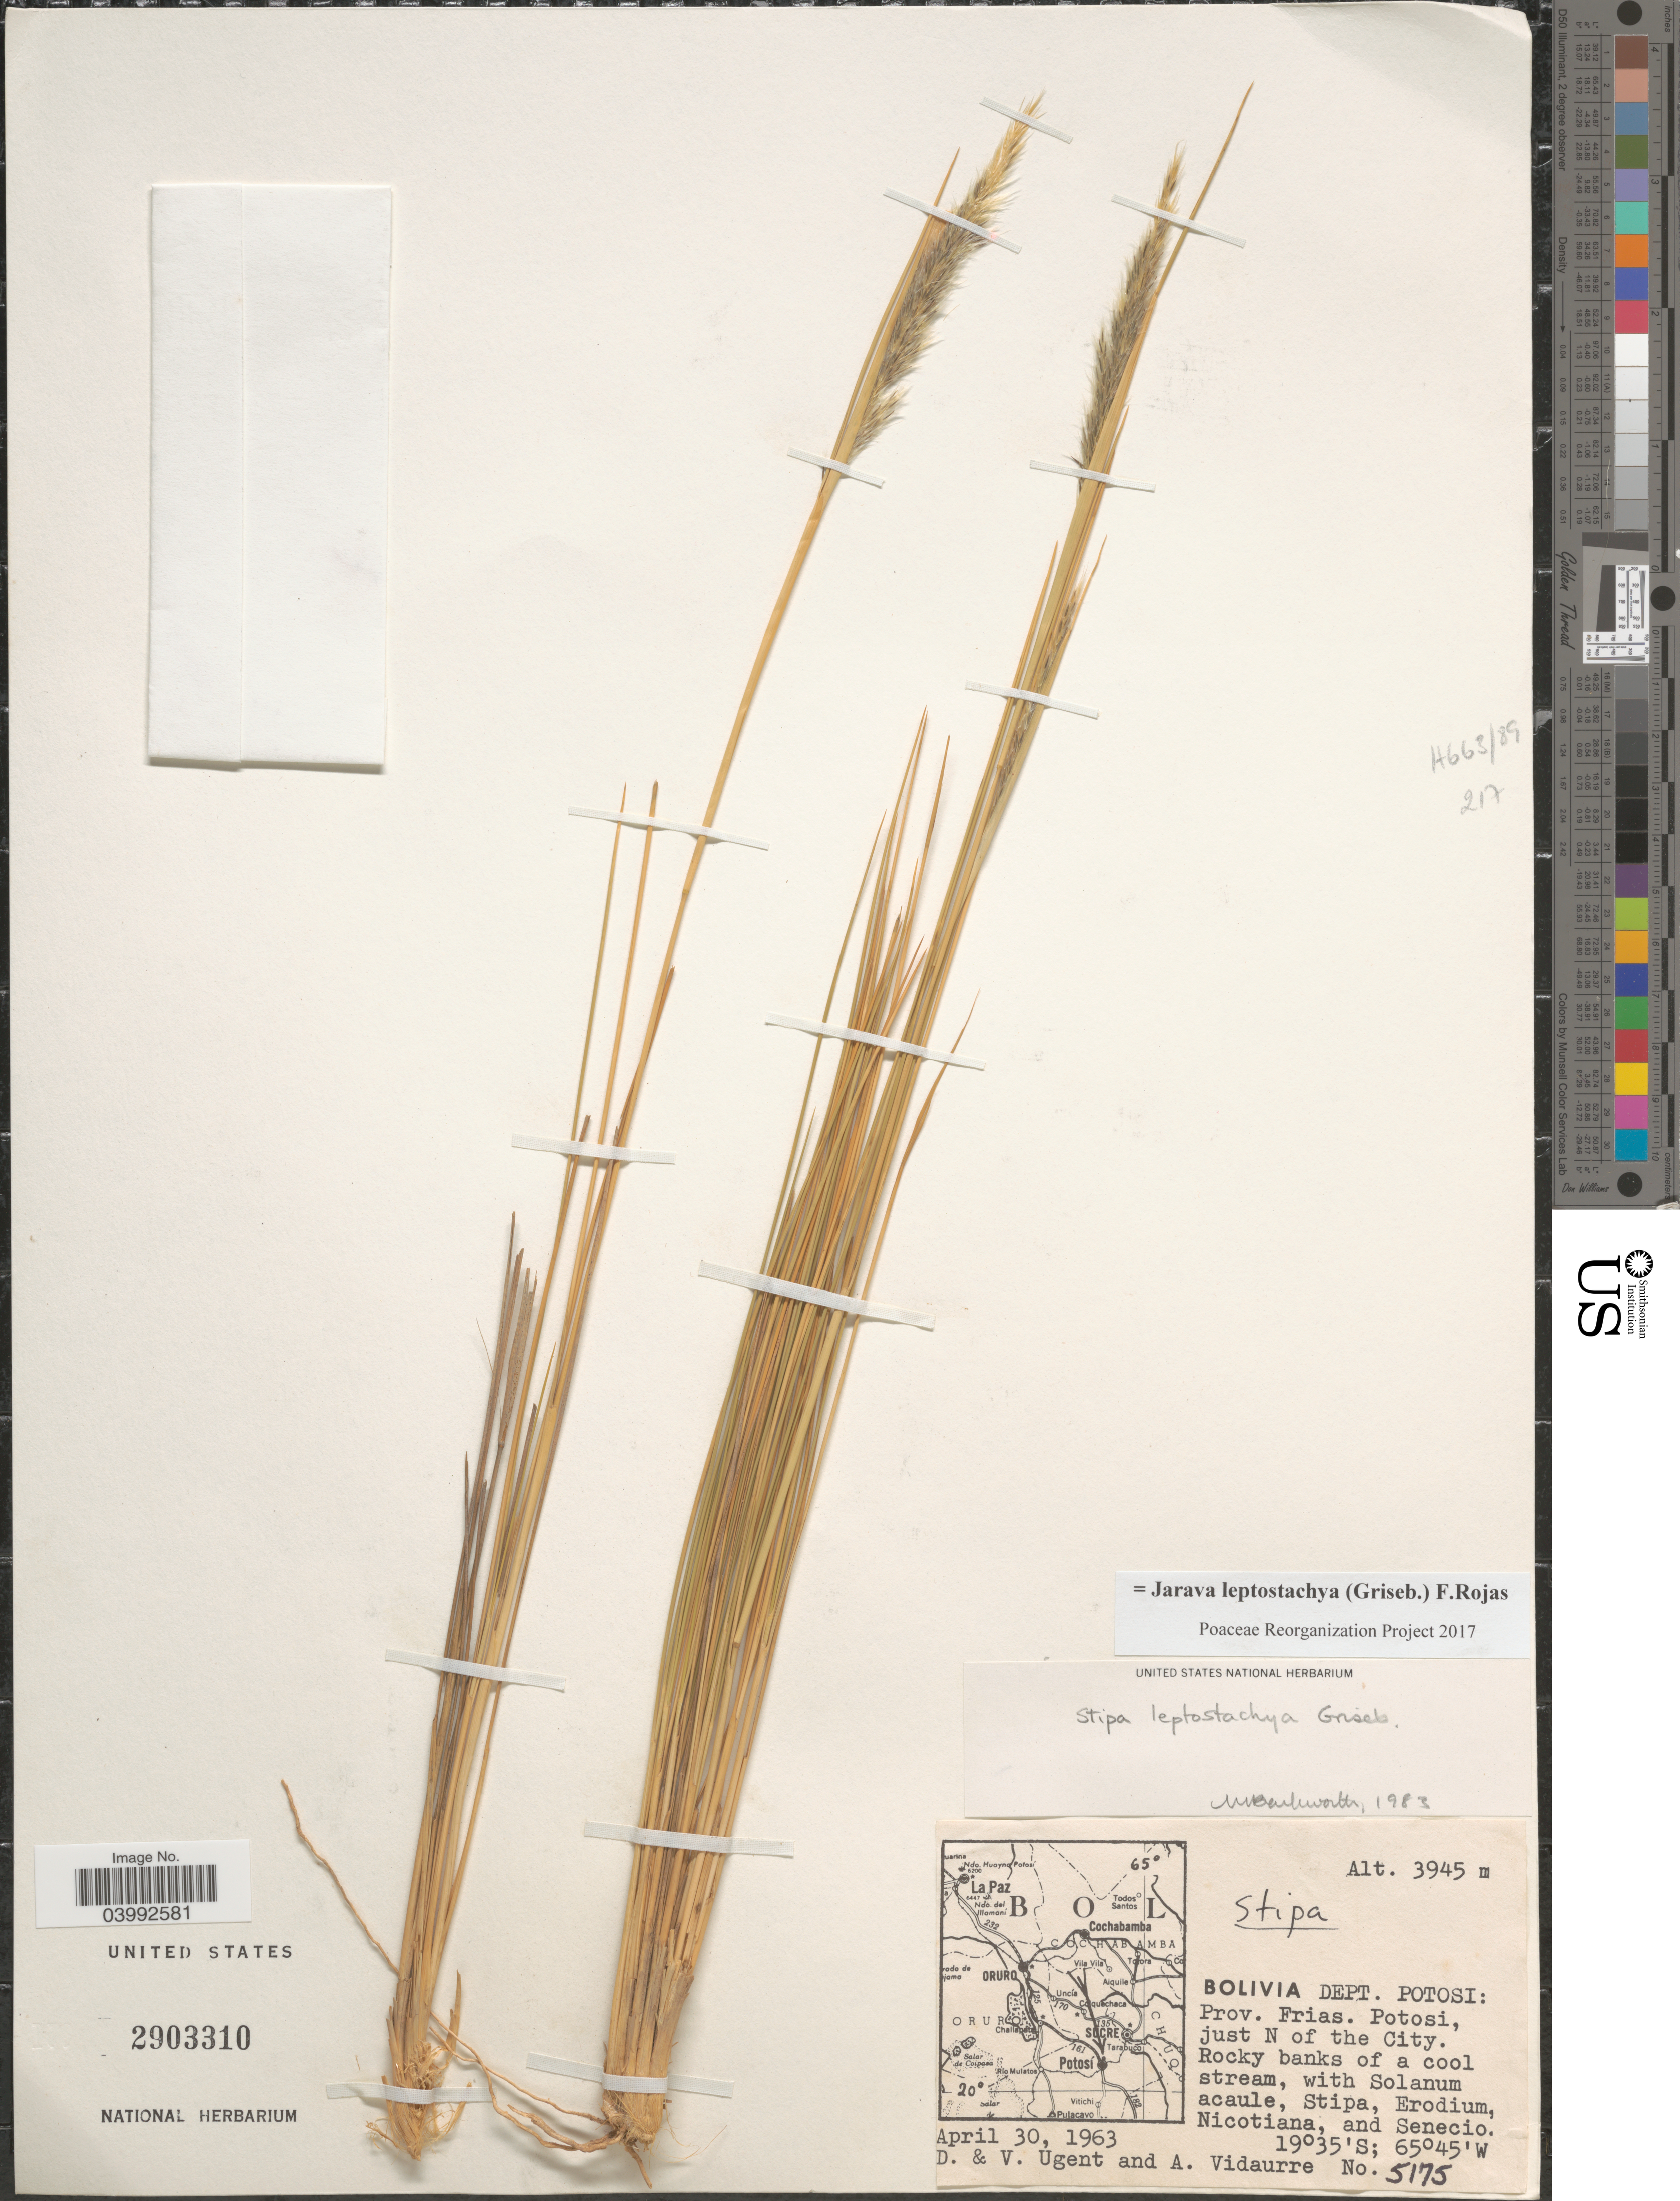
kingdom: Plantae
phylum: Tracheophyta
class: Liliopsida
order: Poales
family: Poaceae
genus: Jarava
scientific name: Jarava leptostachya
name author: (Griseb.) F. Rojas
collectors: D. Ugent, V. Ugent & A. Vidaurre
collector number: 5175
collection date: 1963-04-30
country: Bolivia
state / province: Potosi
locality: Dept. Potosi: Prov. Frias. Potosi, just N of the City.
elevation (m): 3945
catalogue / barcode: US 2903310